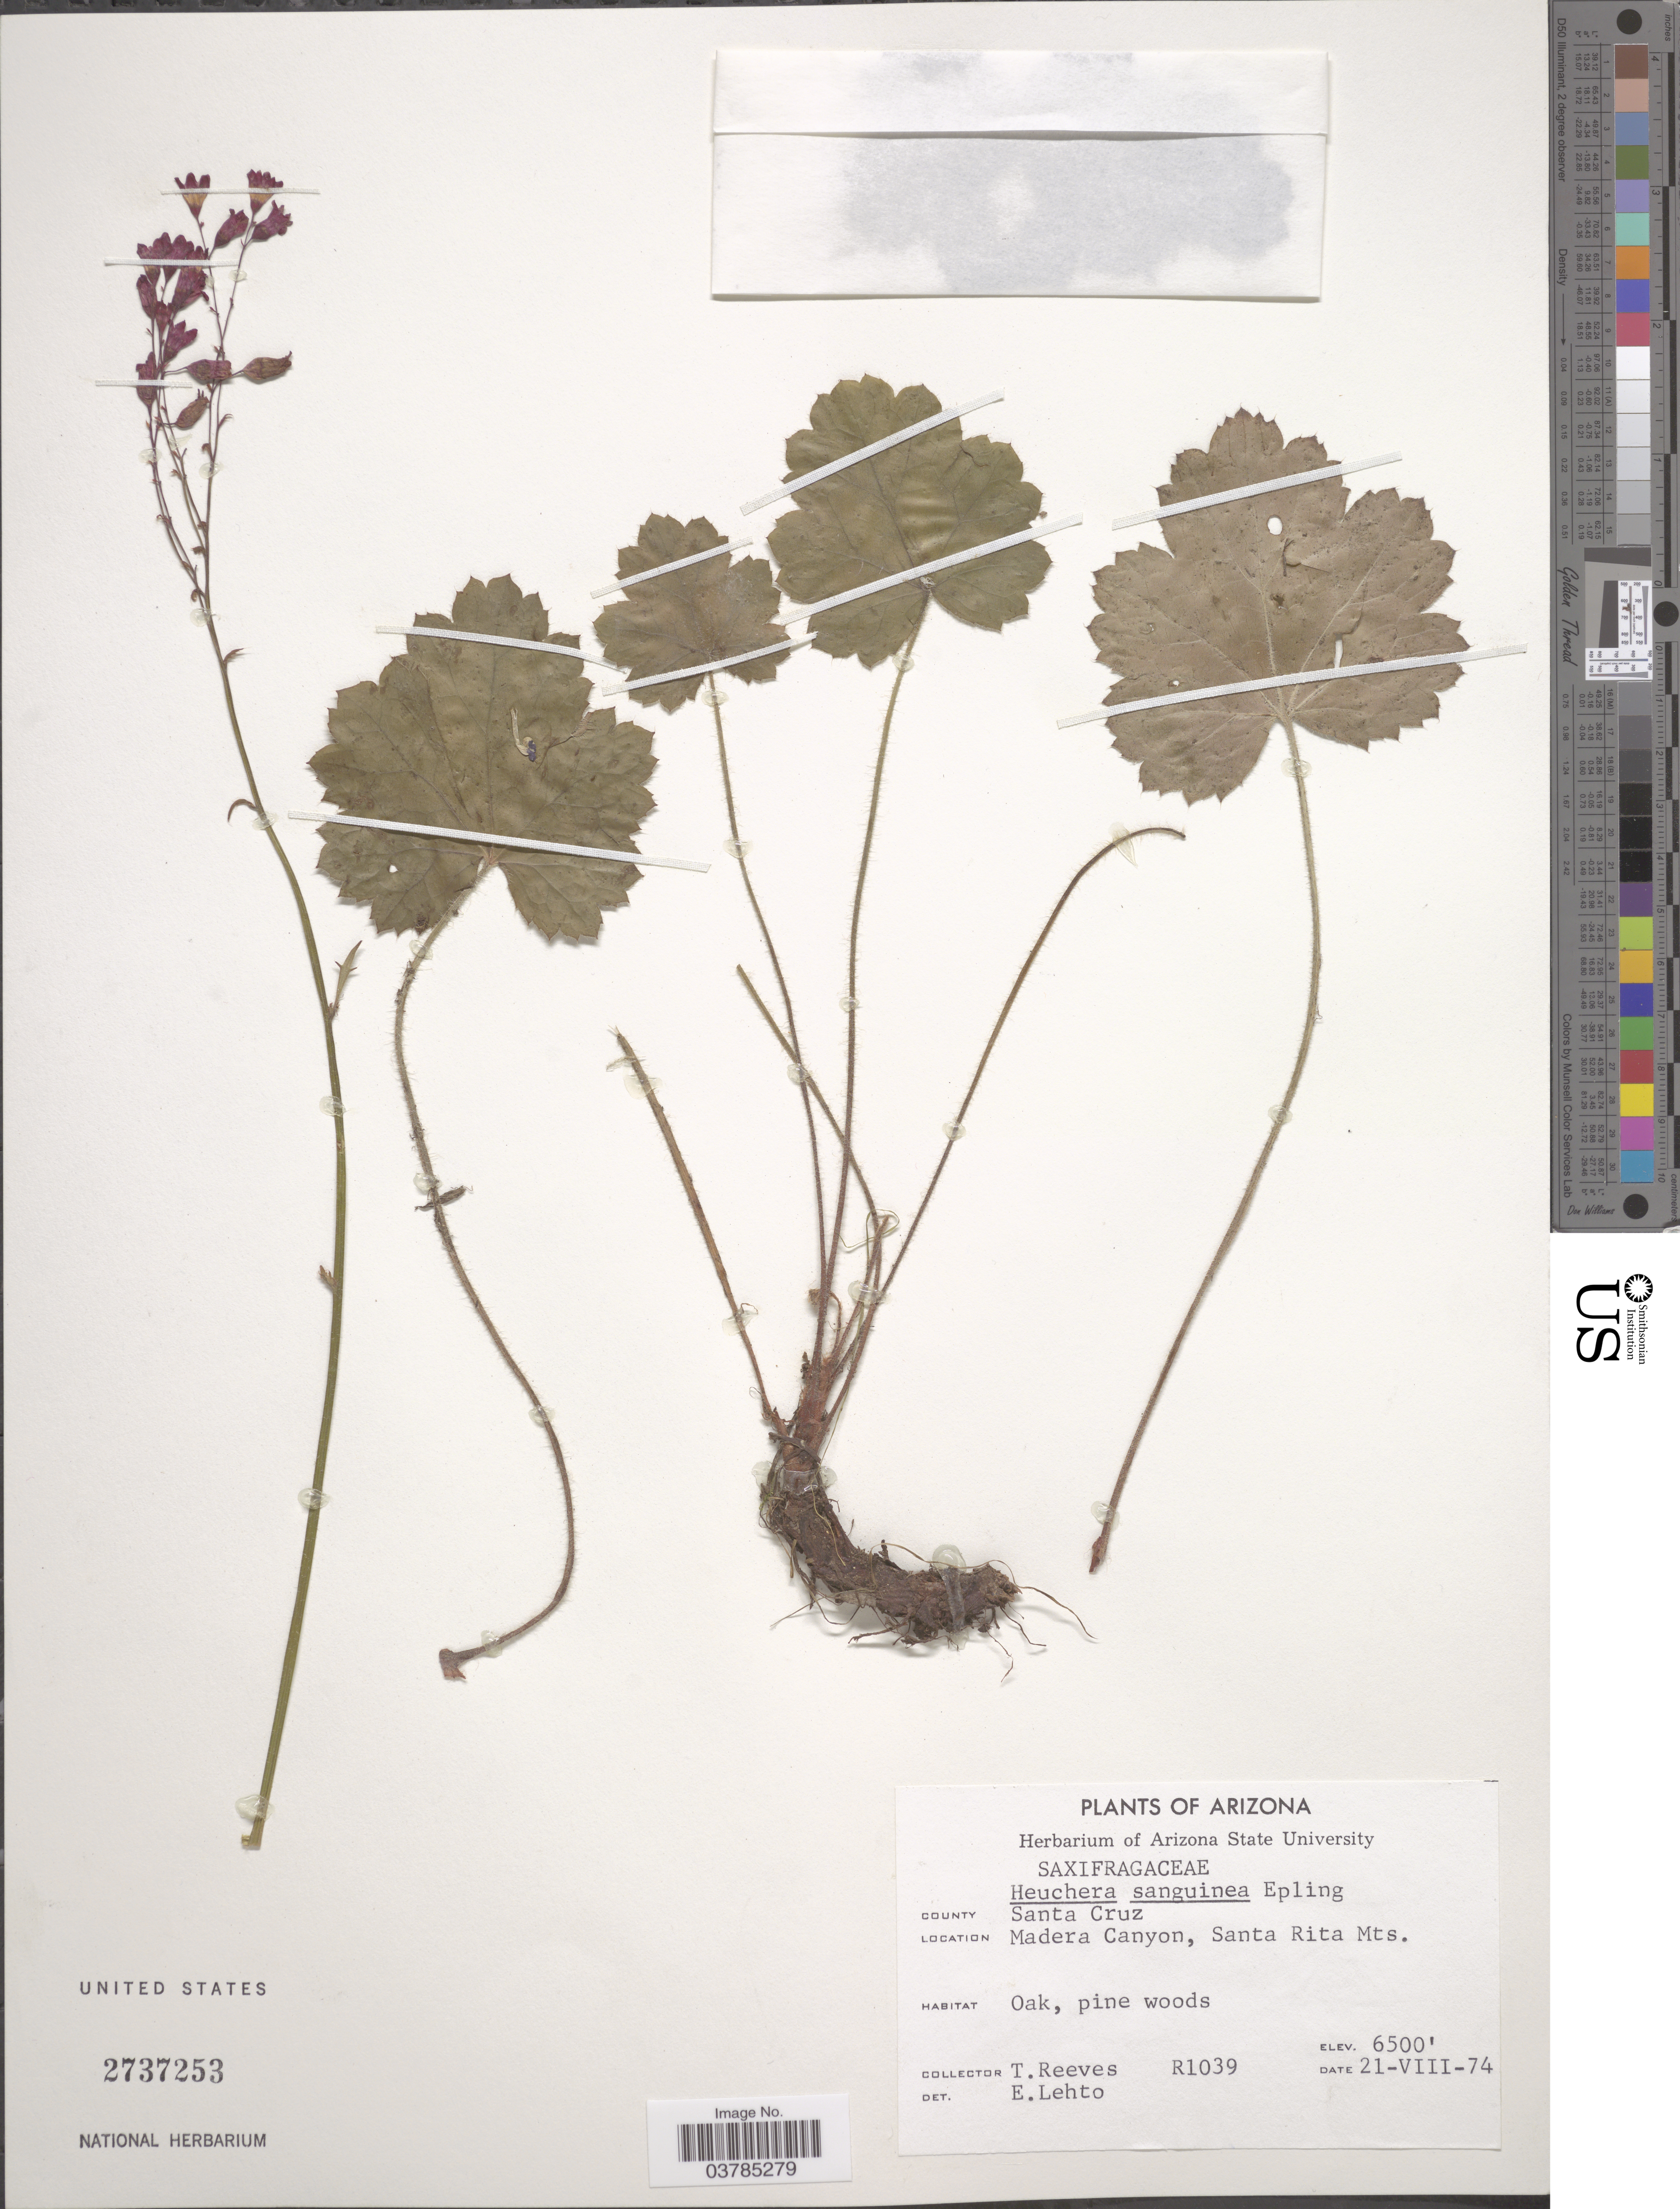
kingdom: Plantae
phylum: Tracheophyta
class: Magnoliopsida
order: Saxifragales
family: Saxifragaceae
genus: Heuchera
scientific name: Heuchera sanguinea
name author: Engelm.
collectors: T. Reeves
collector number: R1039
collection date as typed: Transcribed d/m/y: 21/8/74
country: United States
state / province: Arizona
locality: County Santa Cruz. Madera Canyon, Santa Rita Mts.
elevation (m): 1981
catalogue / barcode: US 2737253